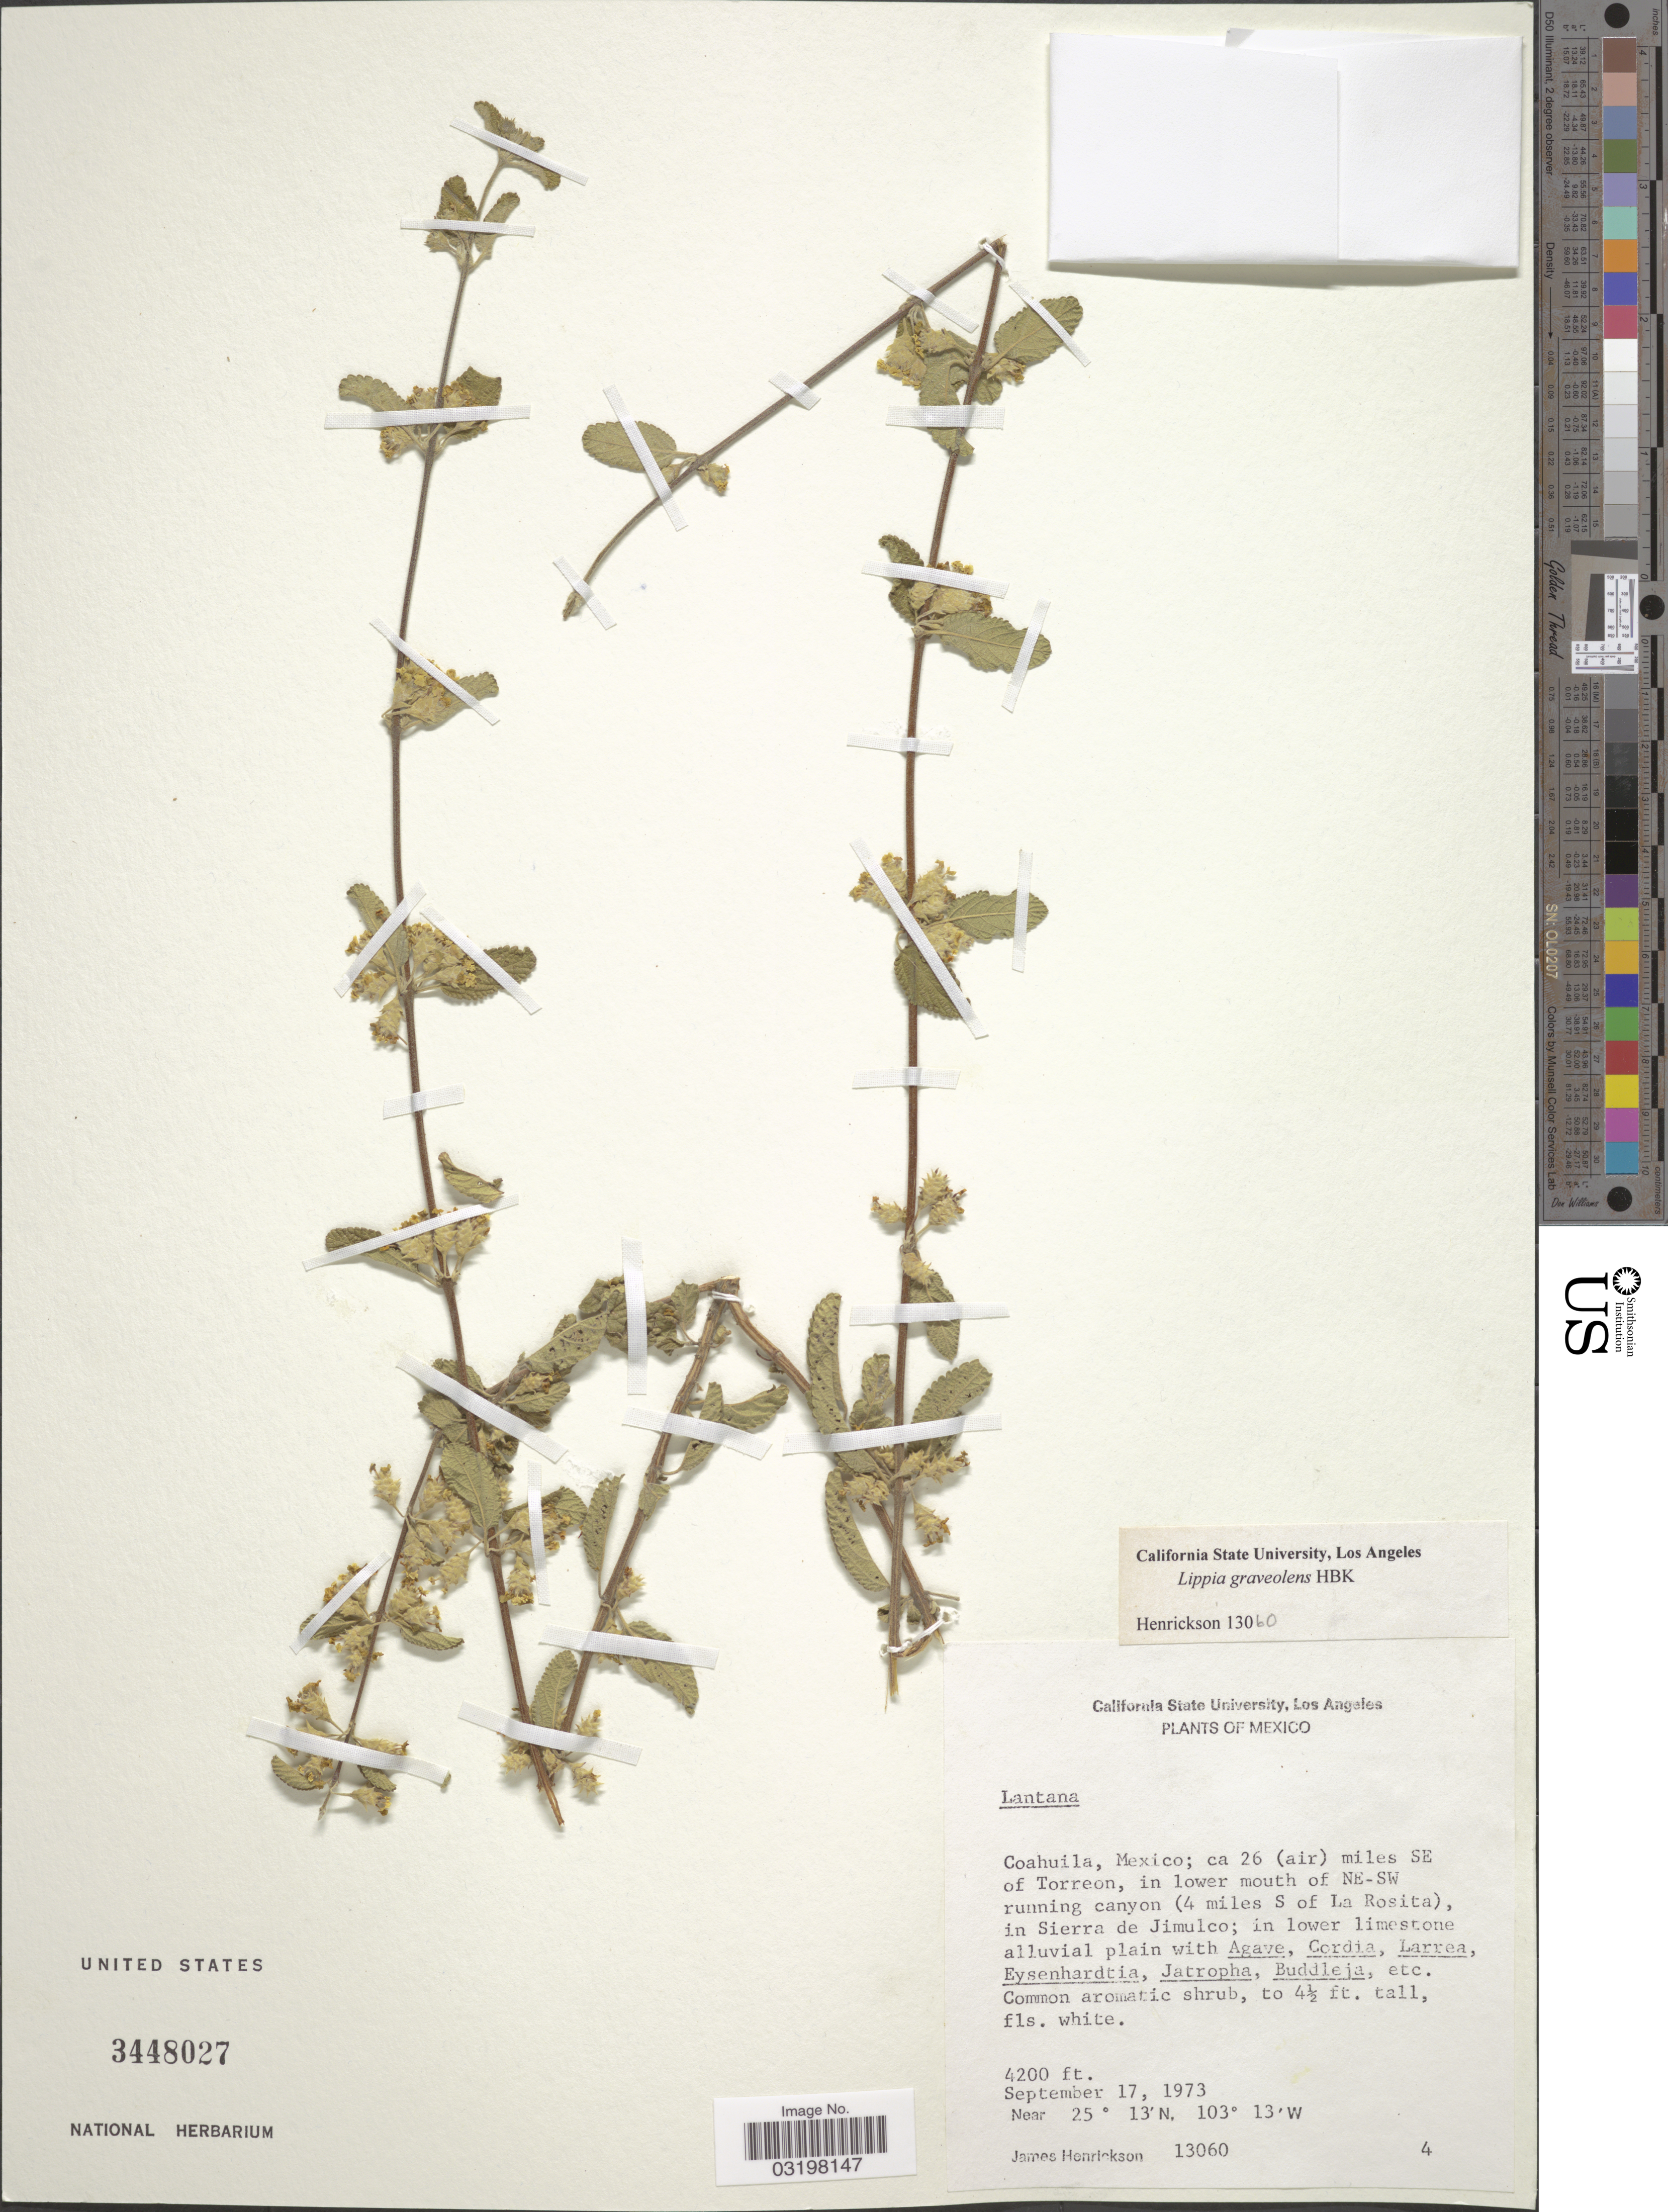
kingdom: Plantae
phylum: Tracheophyta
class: Magnoliopsida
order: Lamiales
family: Verbenaceae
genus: Lippia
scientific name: Lippia graveolens f. graveolens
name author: Kunth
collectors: J. Henrickson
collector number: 13060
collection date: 1973-09-17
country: Mexico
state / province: Coahuila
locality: Ca 26 (air) miles SE of Torreon, in lower mouth of NE-SW running canyon (4miles S of La Rosita), in Sierra de Jimulco; in lower limestone alluvial plain.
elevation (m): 1280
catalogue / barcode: US 3448027